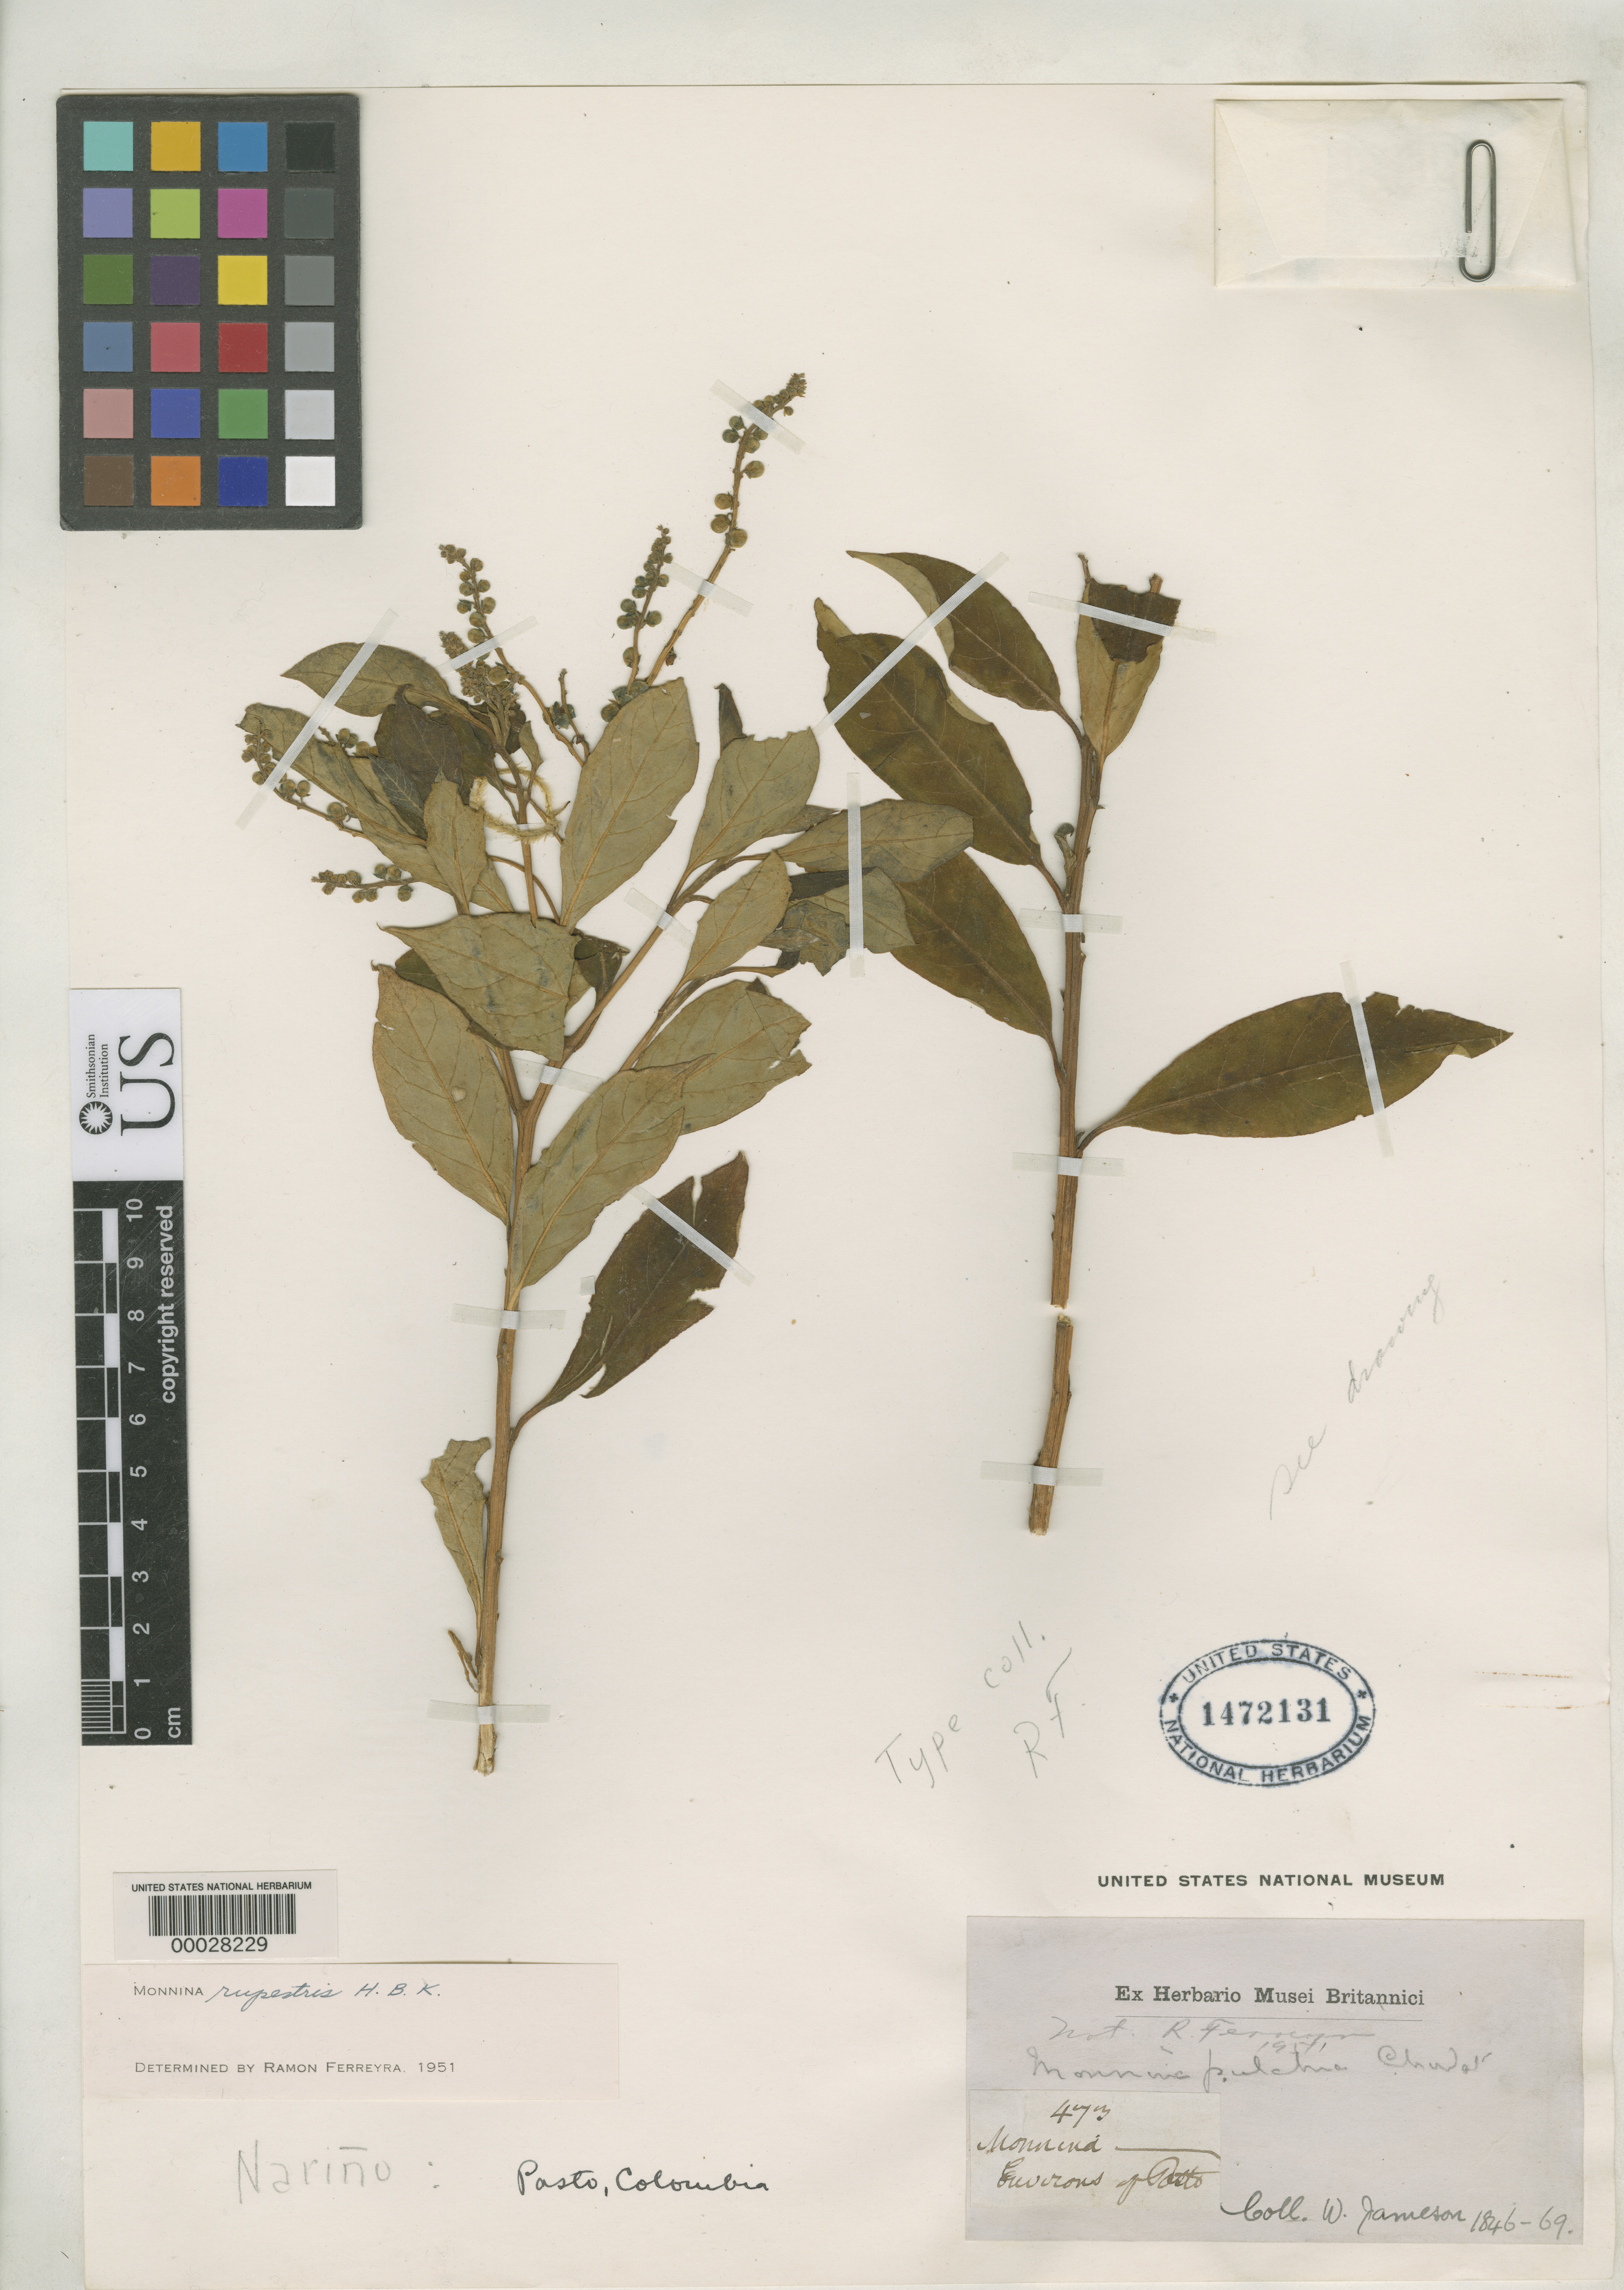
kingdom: Plantae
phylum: Tracheophyta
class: Magnoliopsida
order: Fabales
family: Polygalaceae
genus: Monnina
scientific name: Monnina pulchra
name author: Chodat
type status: Isotype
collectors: W. Jameson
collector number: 473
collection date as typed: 1846 to -- --- 1869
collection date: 1846/1869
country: Colombia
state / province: Nariño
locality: Pasto.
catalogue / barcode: US 1472131